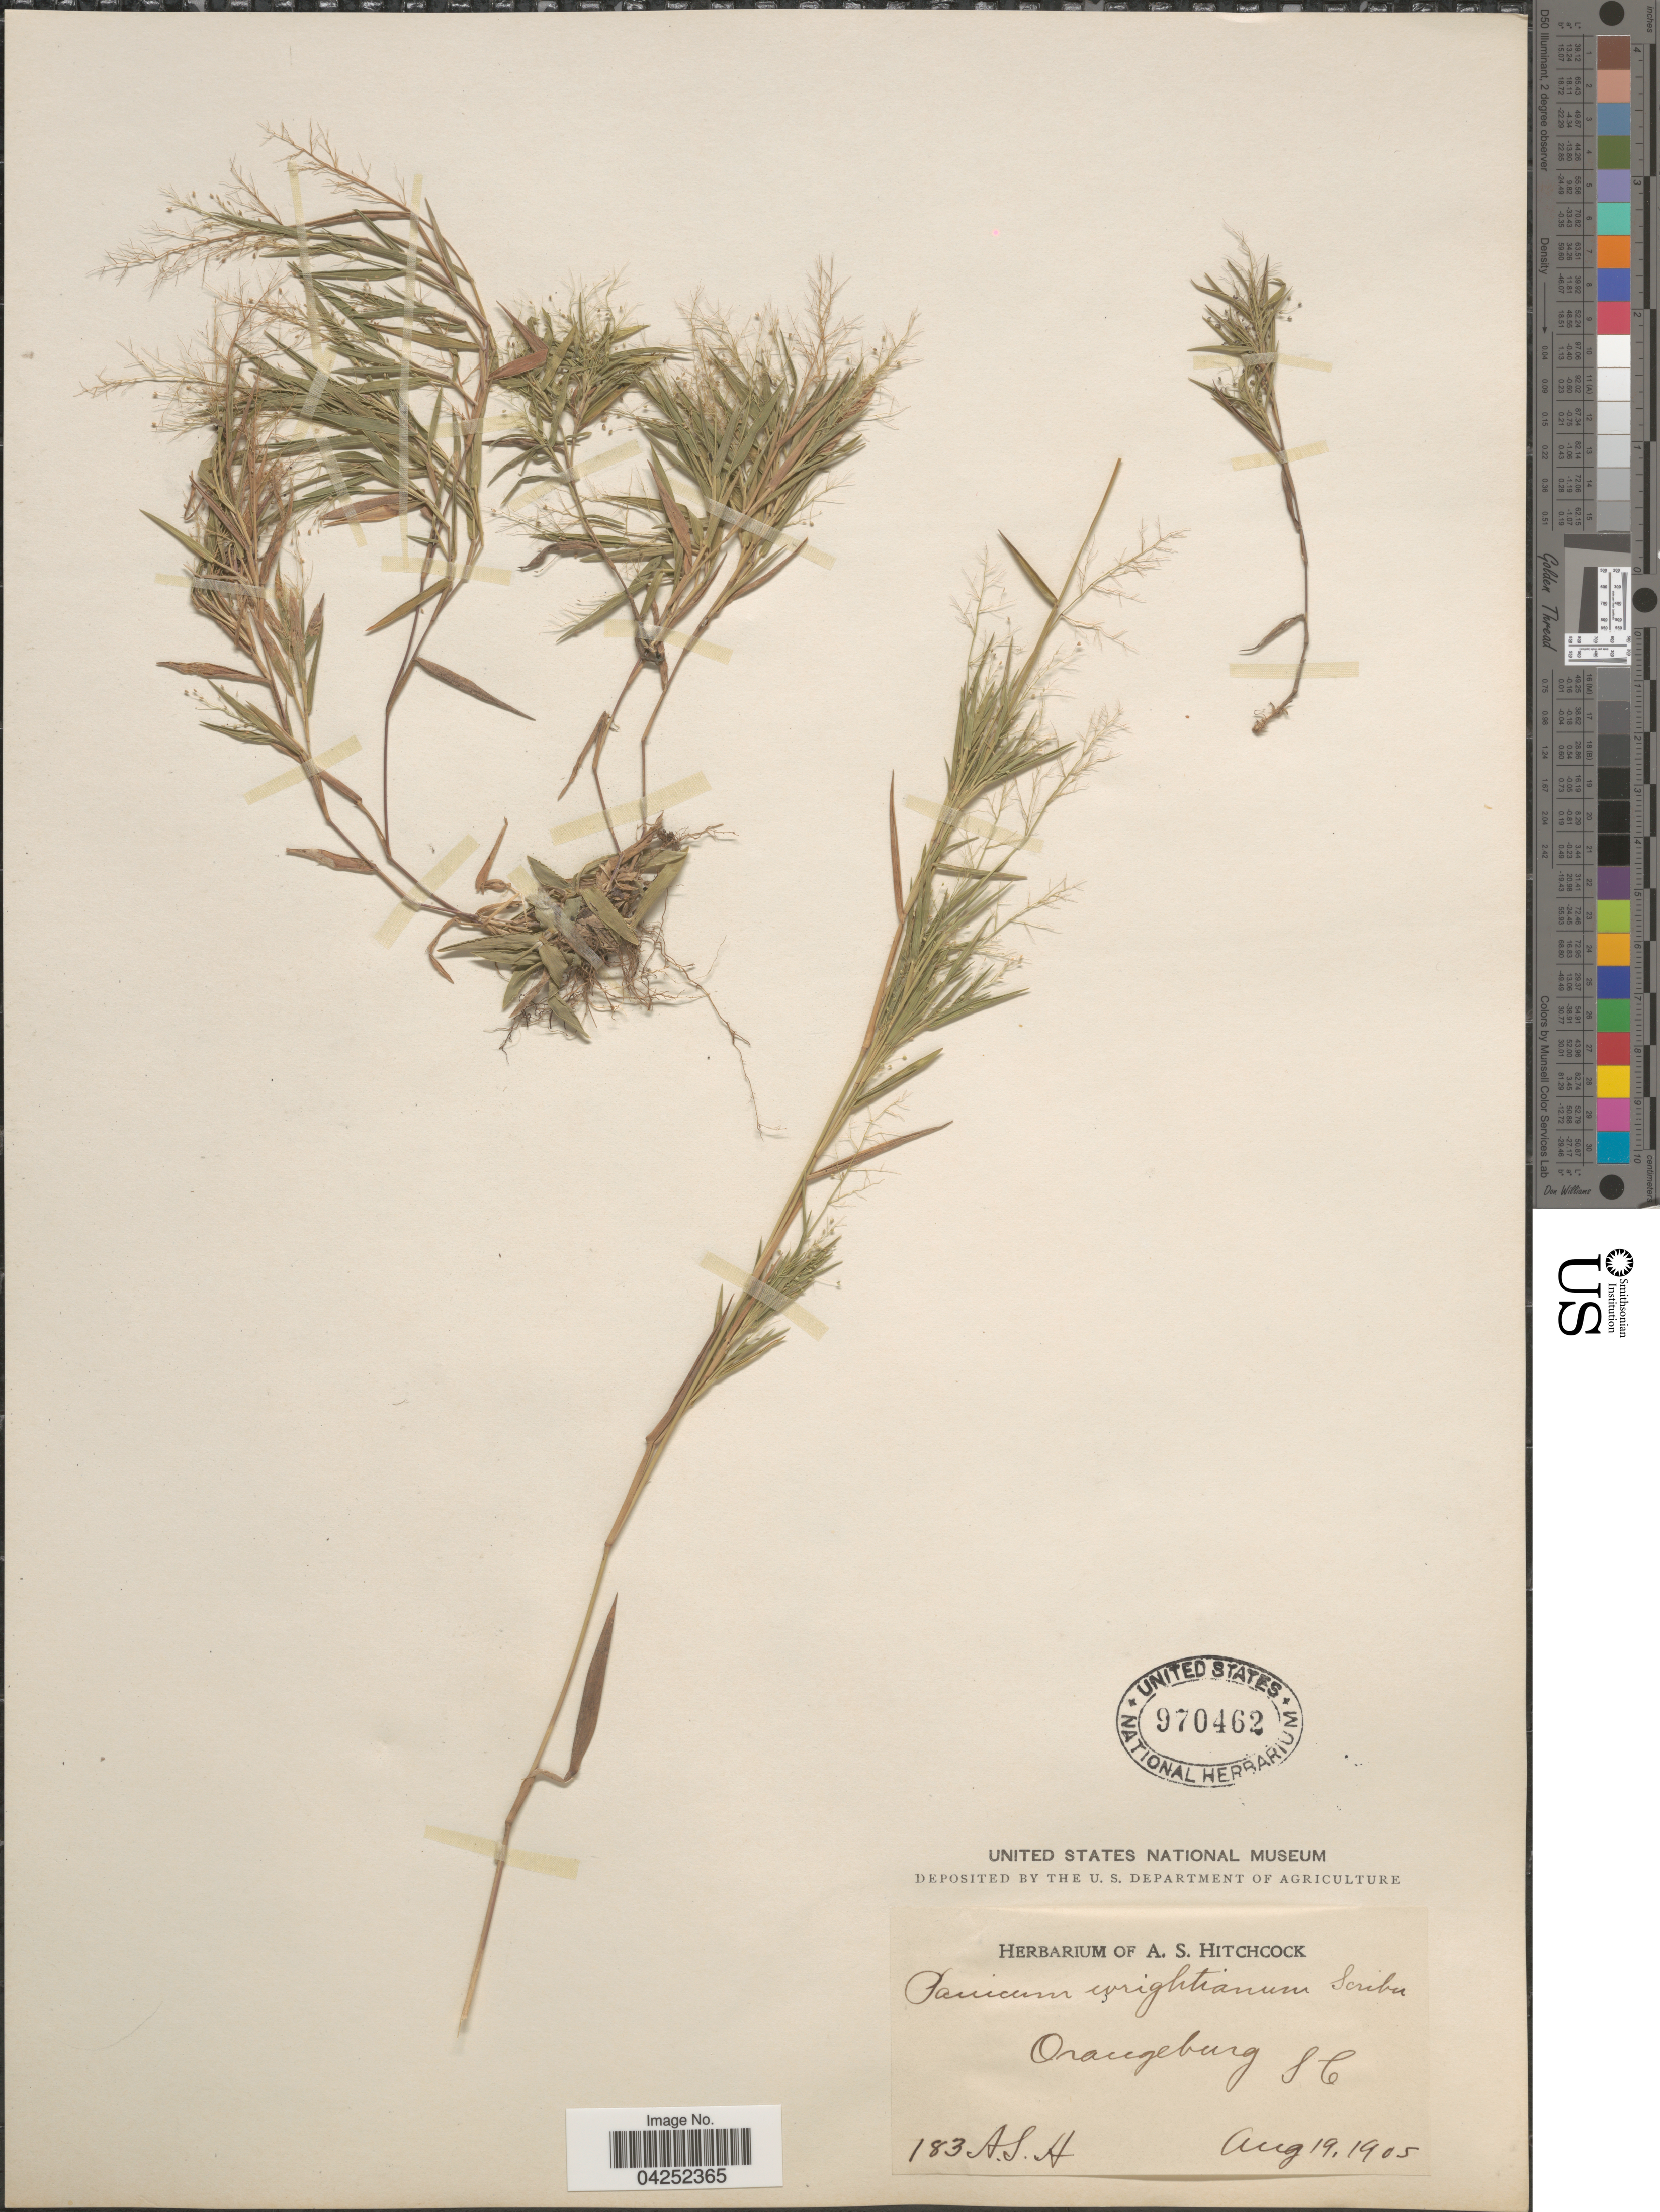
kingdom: Plantae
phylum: Tracheophyta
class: Liliopsida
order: Poales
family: Poaceae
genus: Dichanthelium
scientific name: Dichanthelium acuminatum var. longiligulatum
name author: (Nash) Gould & C.A. Clark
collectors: A. S. Hitchcock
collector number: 183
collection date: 1905-08-19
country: United States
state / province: South Carolina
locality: Orangeburg.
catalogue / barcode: US 970462